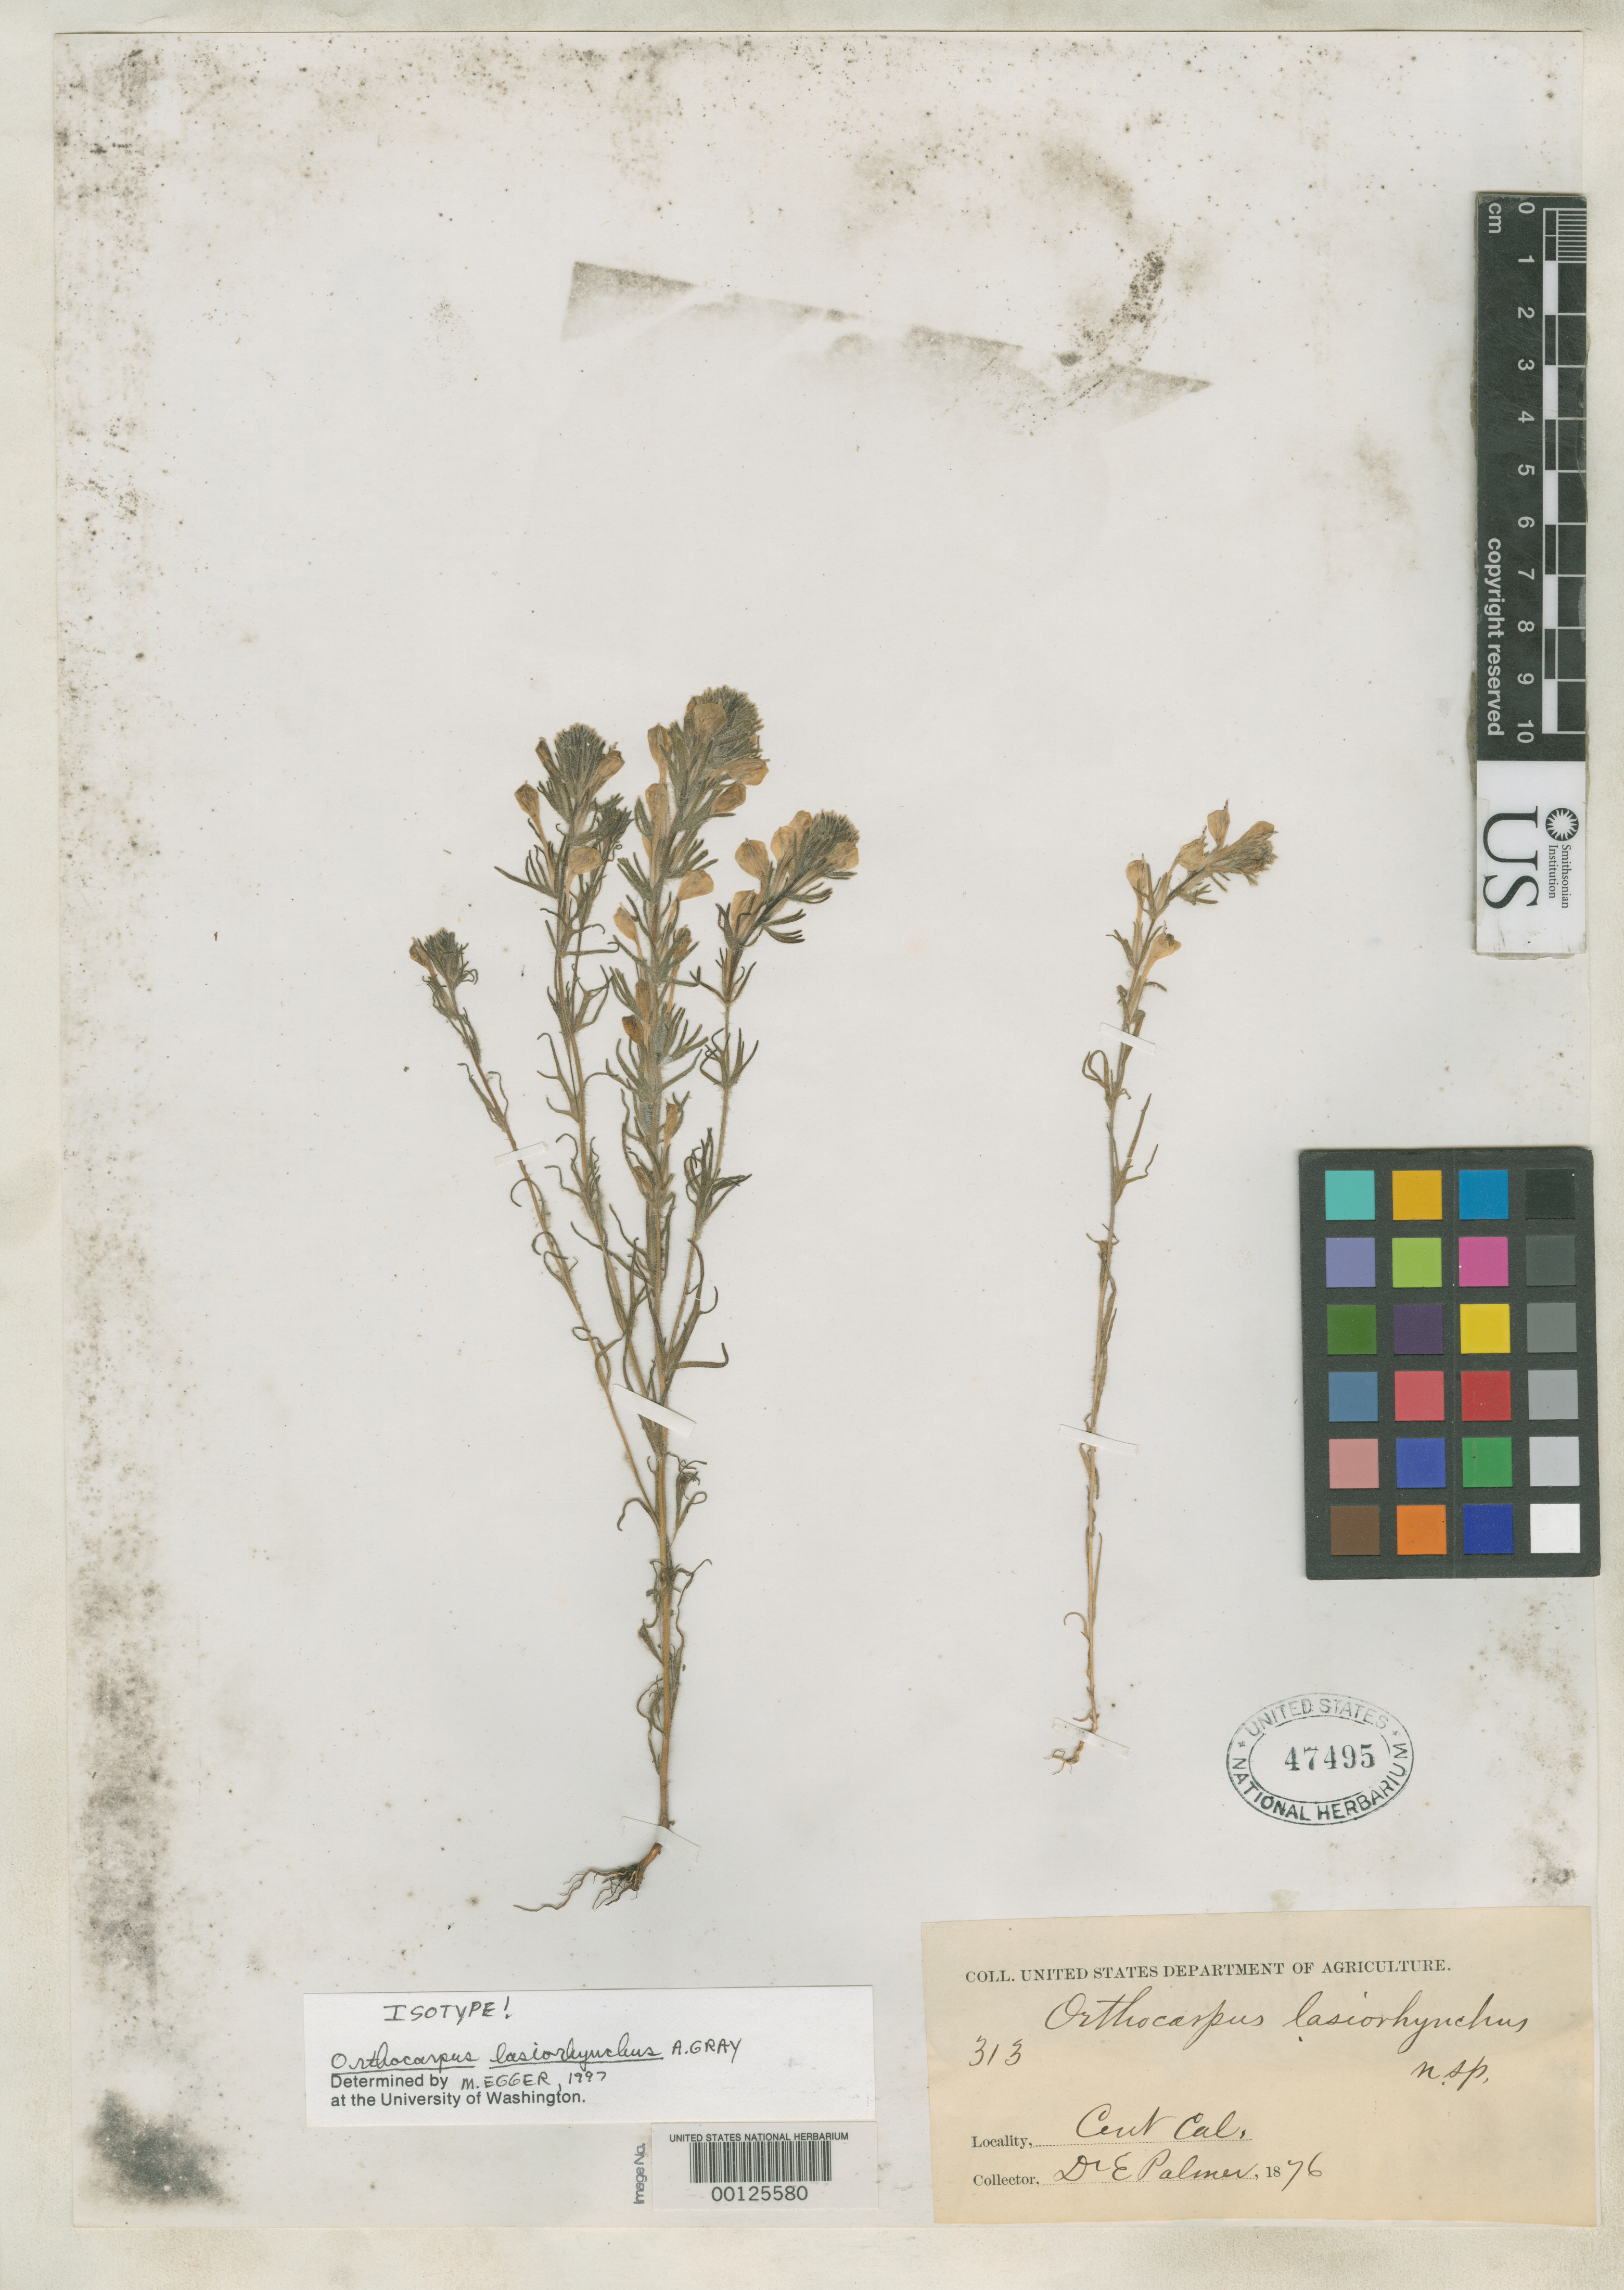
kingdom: Plantae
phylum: Tracheophyta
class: Magnoliopsida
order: Lamiales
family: Orobanchaceae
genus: Orthocarpus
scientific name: Orthocarpus lasiorhynchus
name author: A. Gray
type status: Isotype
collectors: E. Palmer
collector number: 313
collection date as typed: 1876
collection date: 1876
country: United States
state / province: California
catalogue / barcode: US 47495